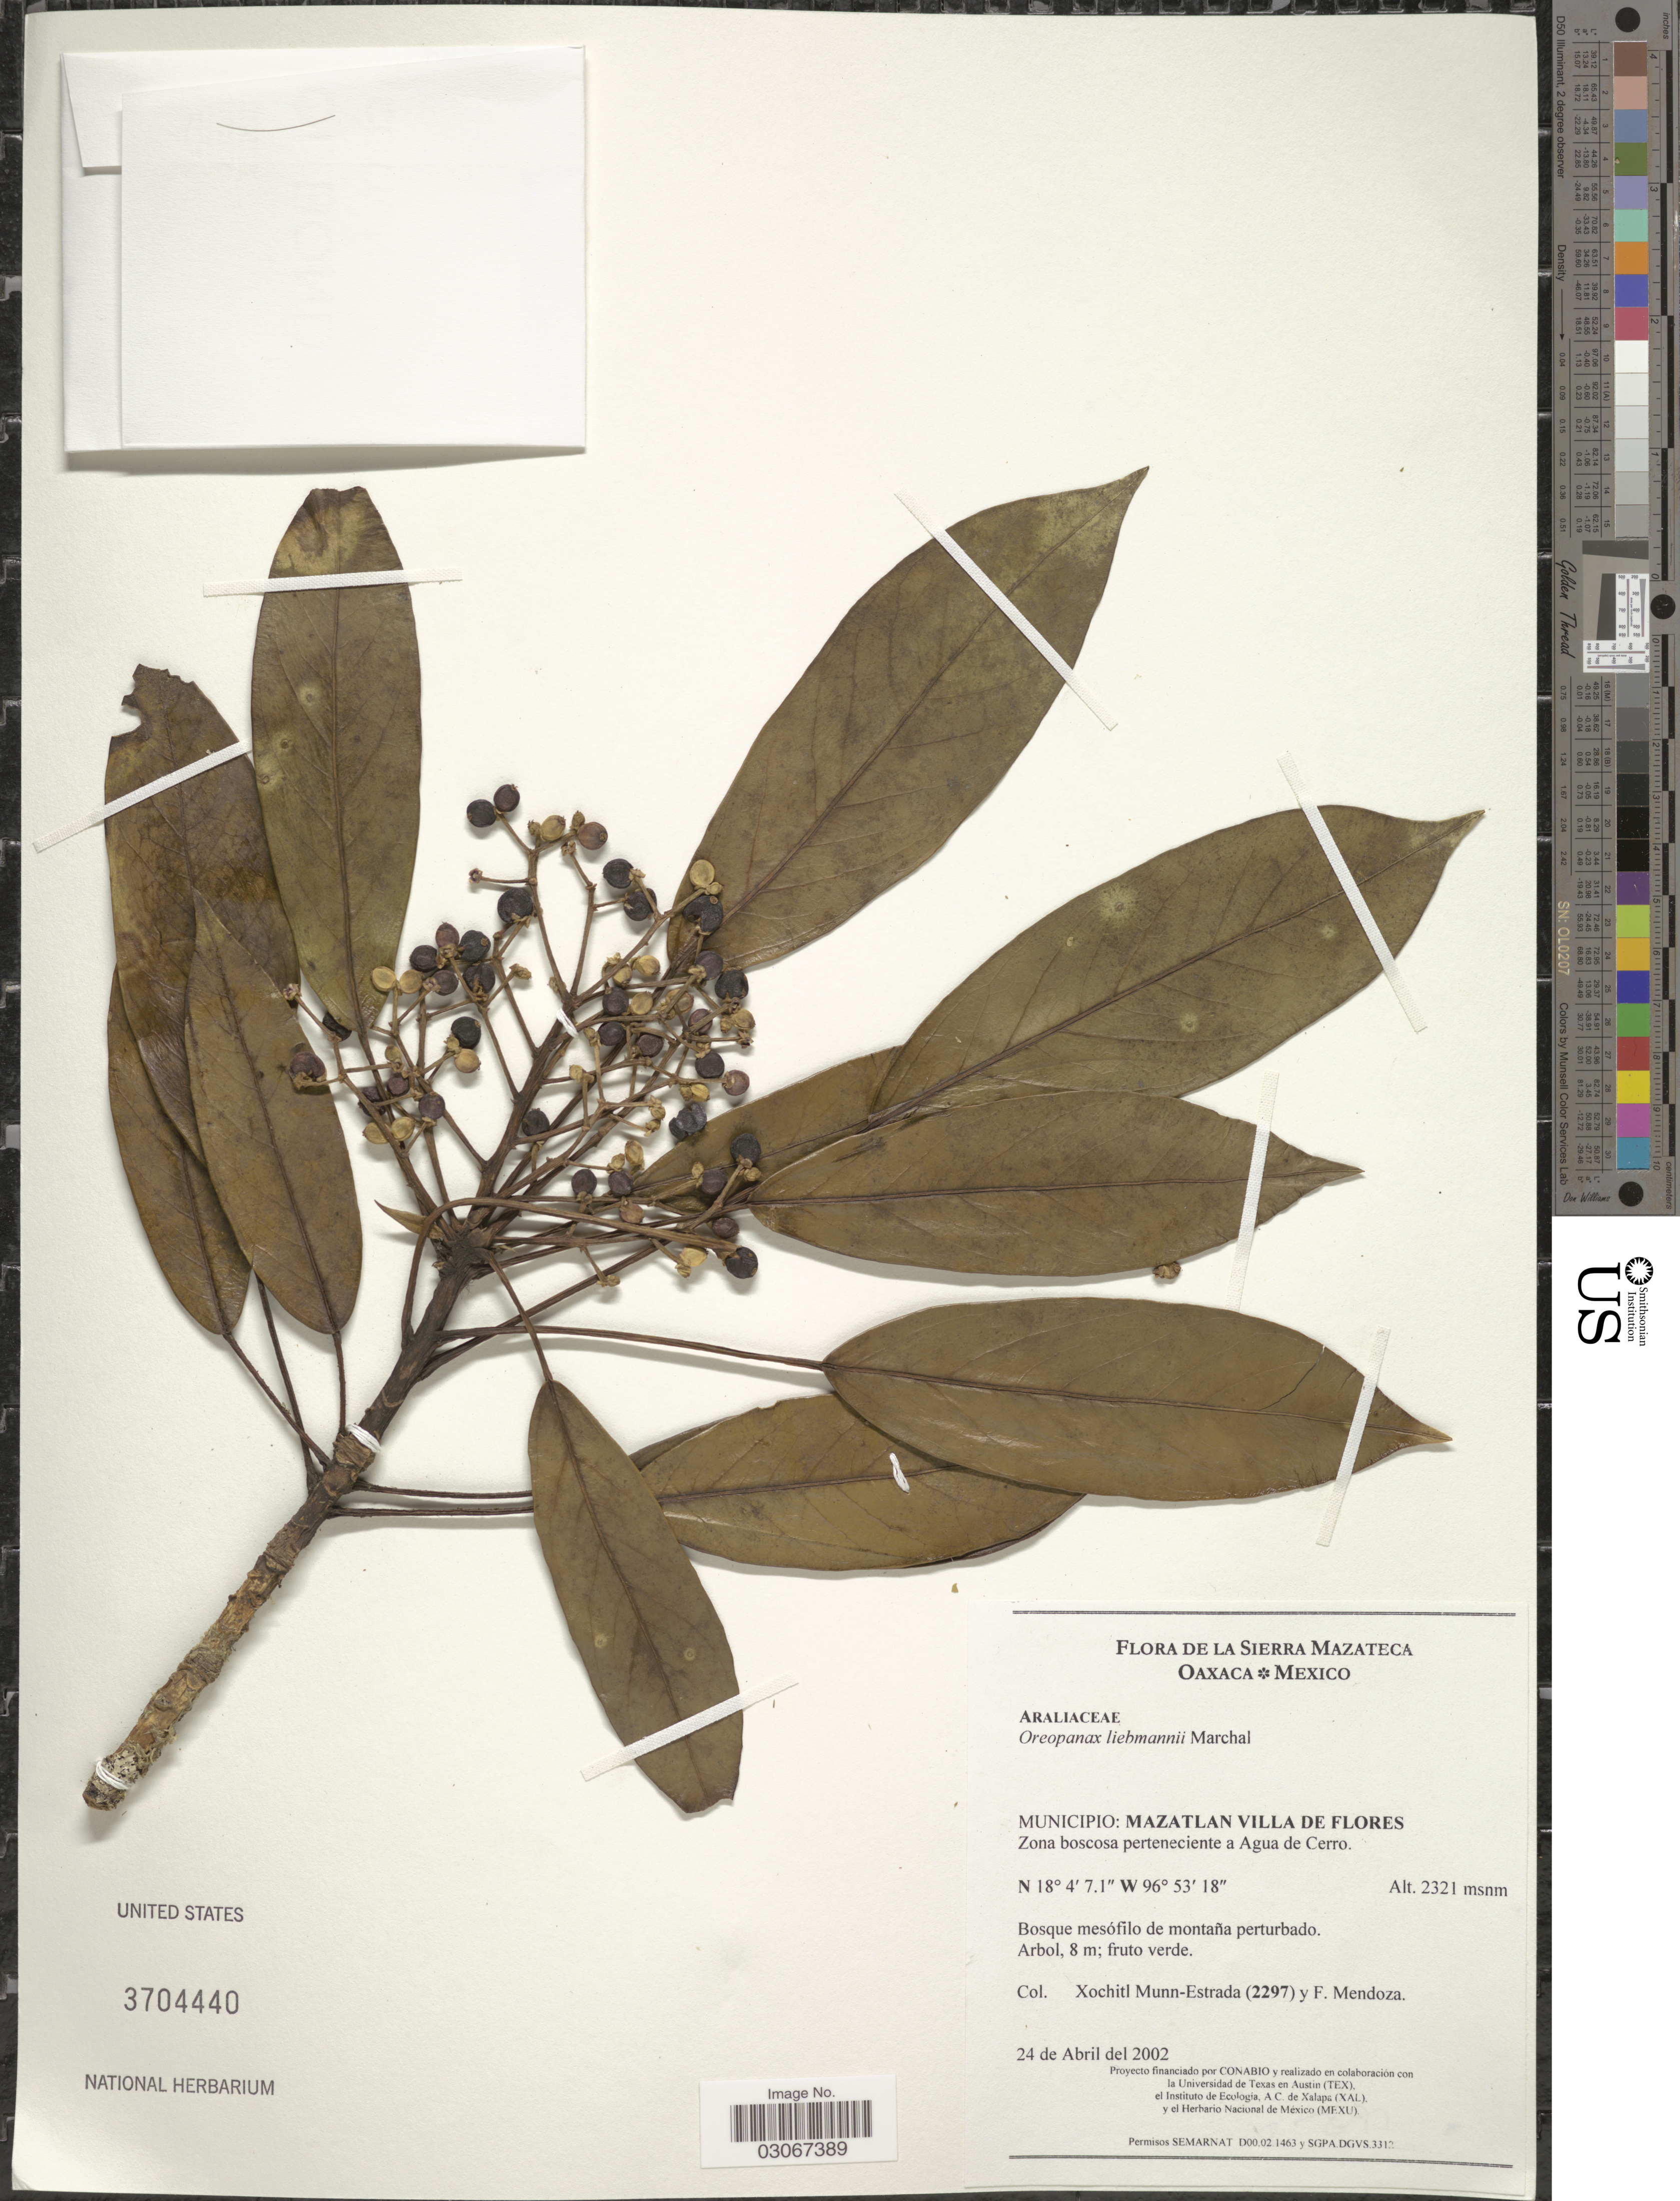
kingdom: Plantae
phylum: Tracheophyta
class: Magnoliopsida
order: Apiales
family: Araliaceae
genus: Oreopanax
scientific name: Oreopanax liebmannii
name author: Marchal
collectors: X. Munn-Estrada & F. Mendoza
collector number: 2297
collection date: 2002-04-24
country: Mexico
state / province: Oaxaca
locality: De La Sierra Mazateca, Municipio: Mazatlan Villa De Flores, Zona boscosa perteneciente a Agua de Cerro.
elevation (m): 2321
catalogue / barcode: US 3704440